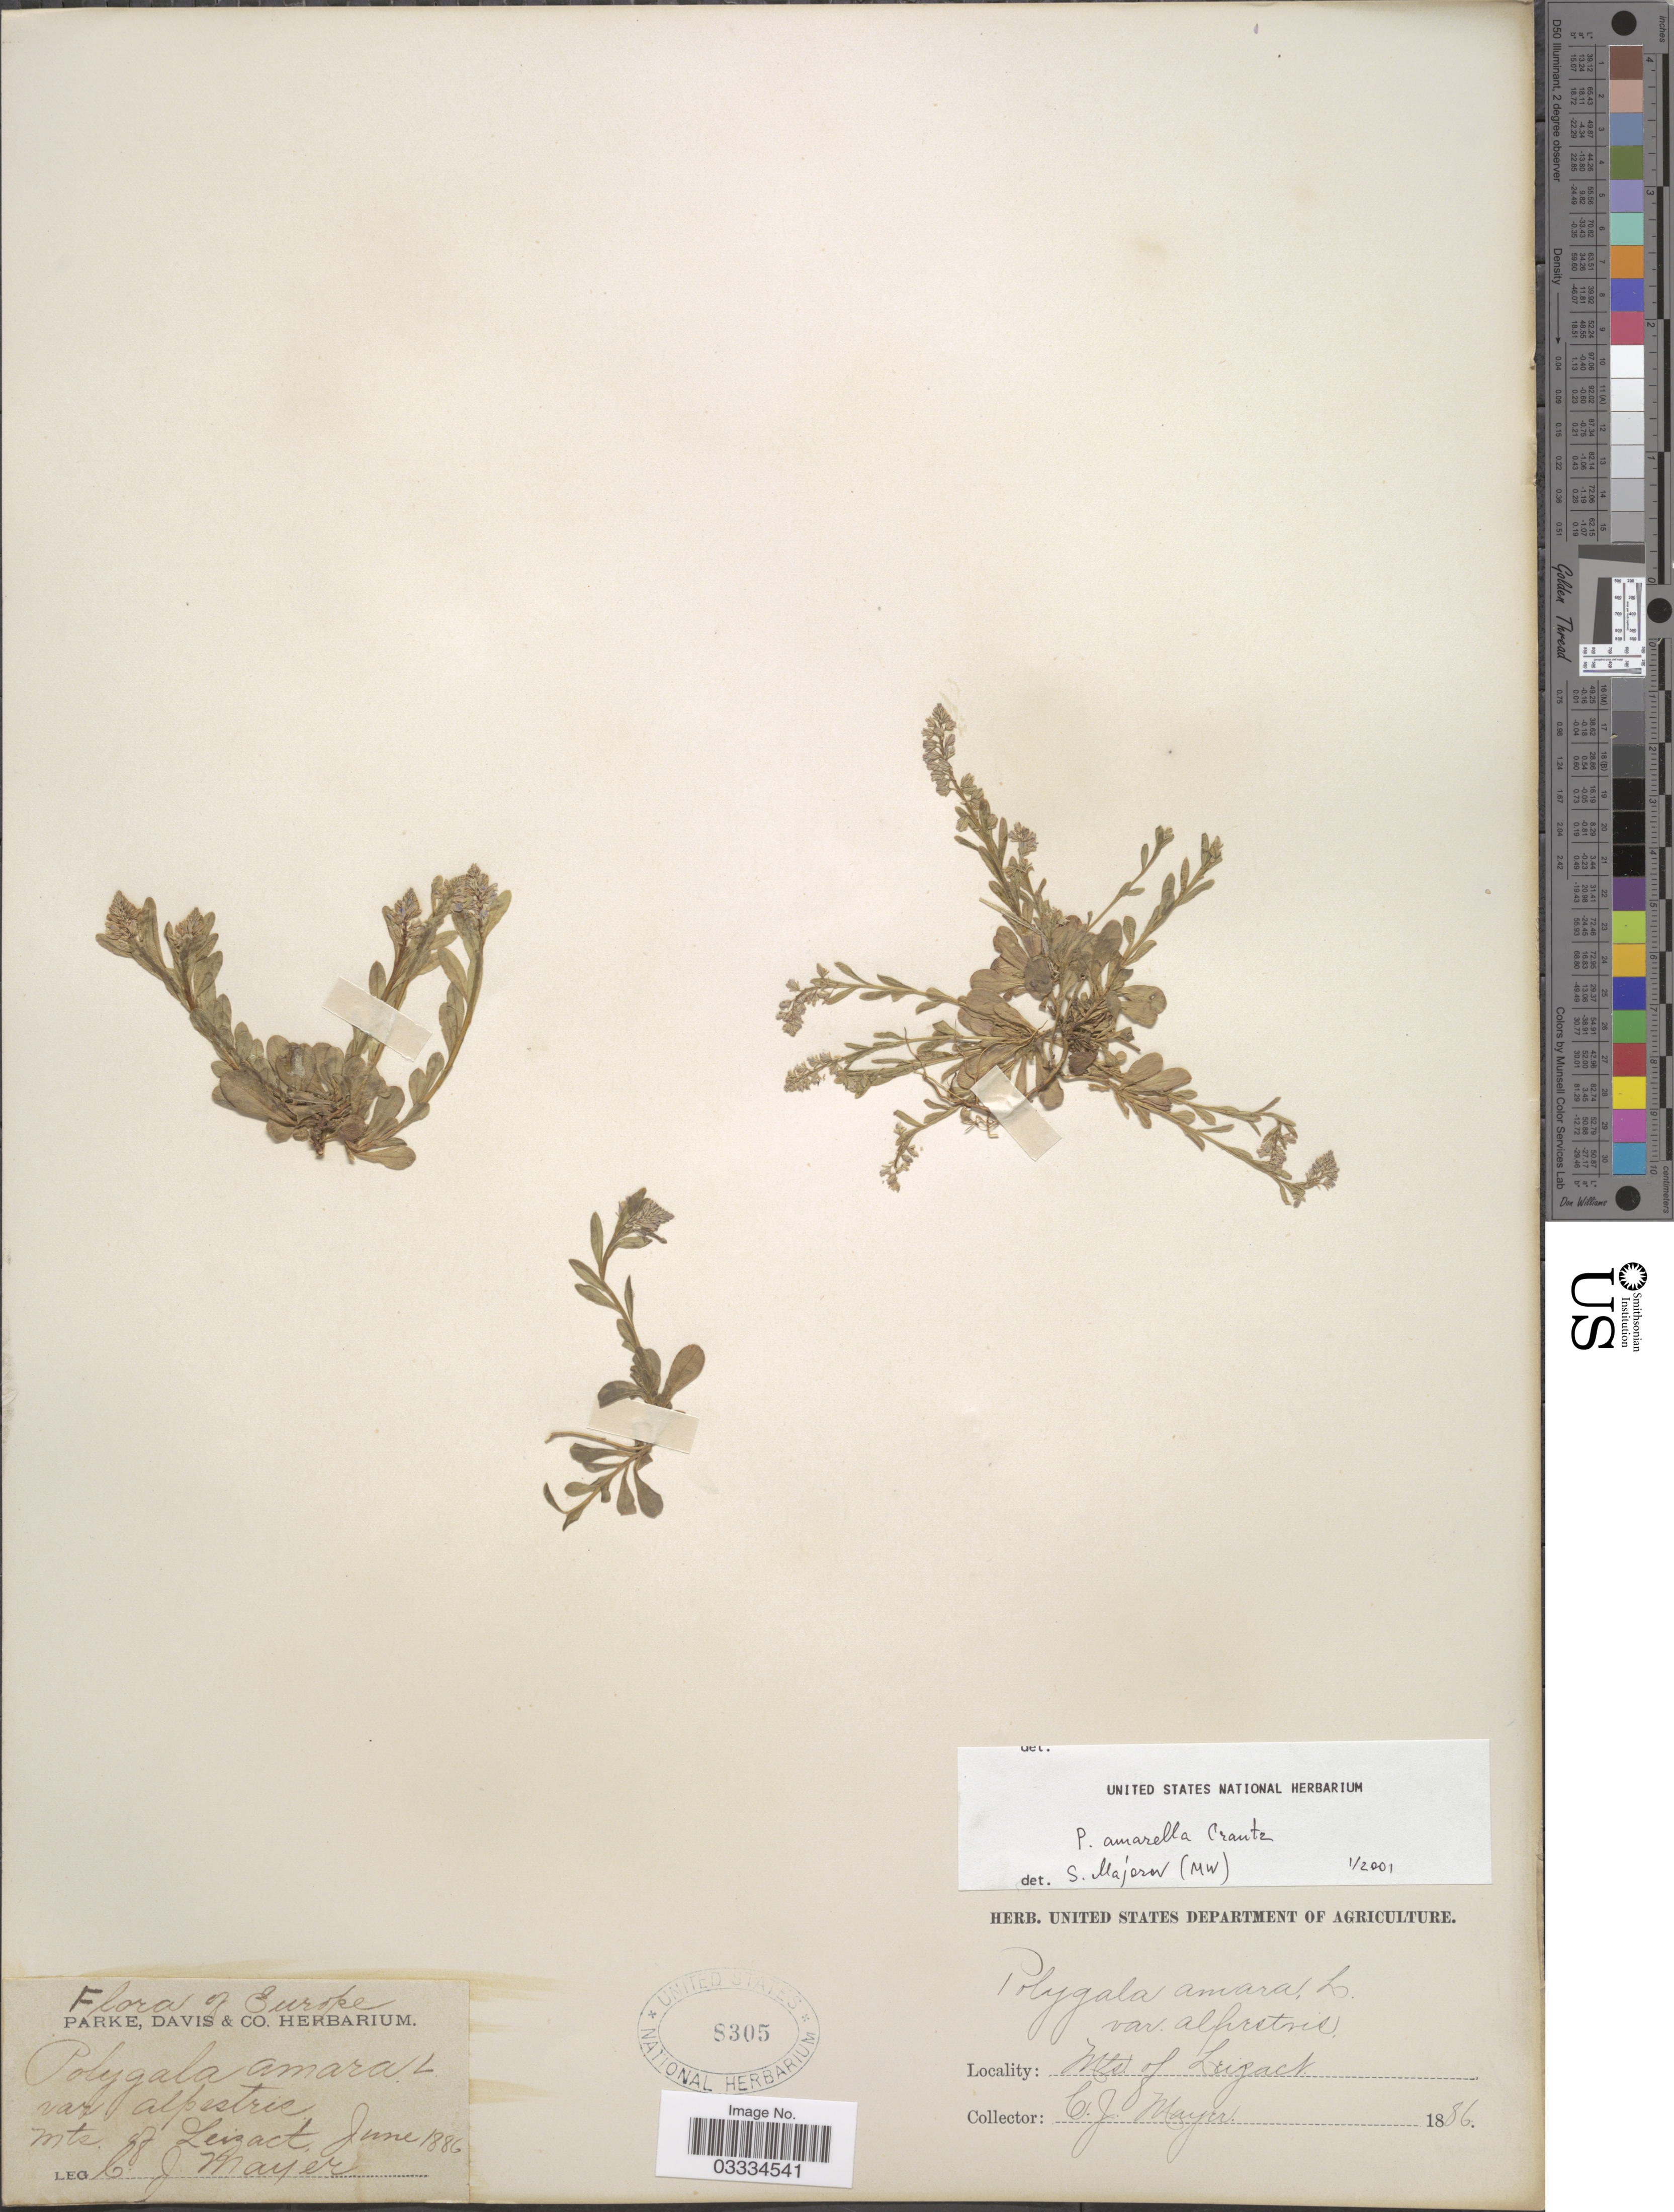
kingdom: Plantae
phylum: Tracheophyta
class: Magnoliopsida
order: Fabales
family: Polygalaceae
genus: Polygala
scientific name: Polygala amarella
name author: Crantz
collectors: C. Mayer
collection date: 1886-06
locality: Europe. Mts. of Leizact.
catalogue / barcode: US 8305